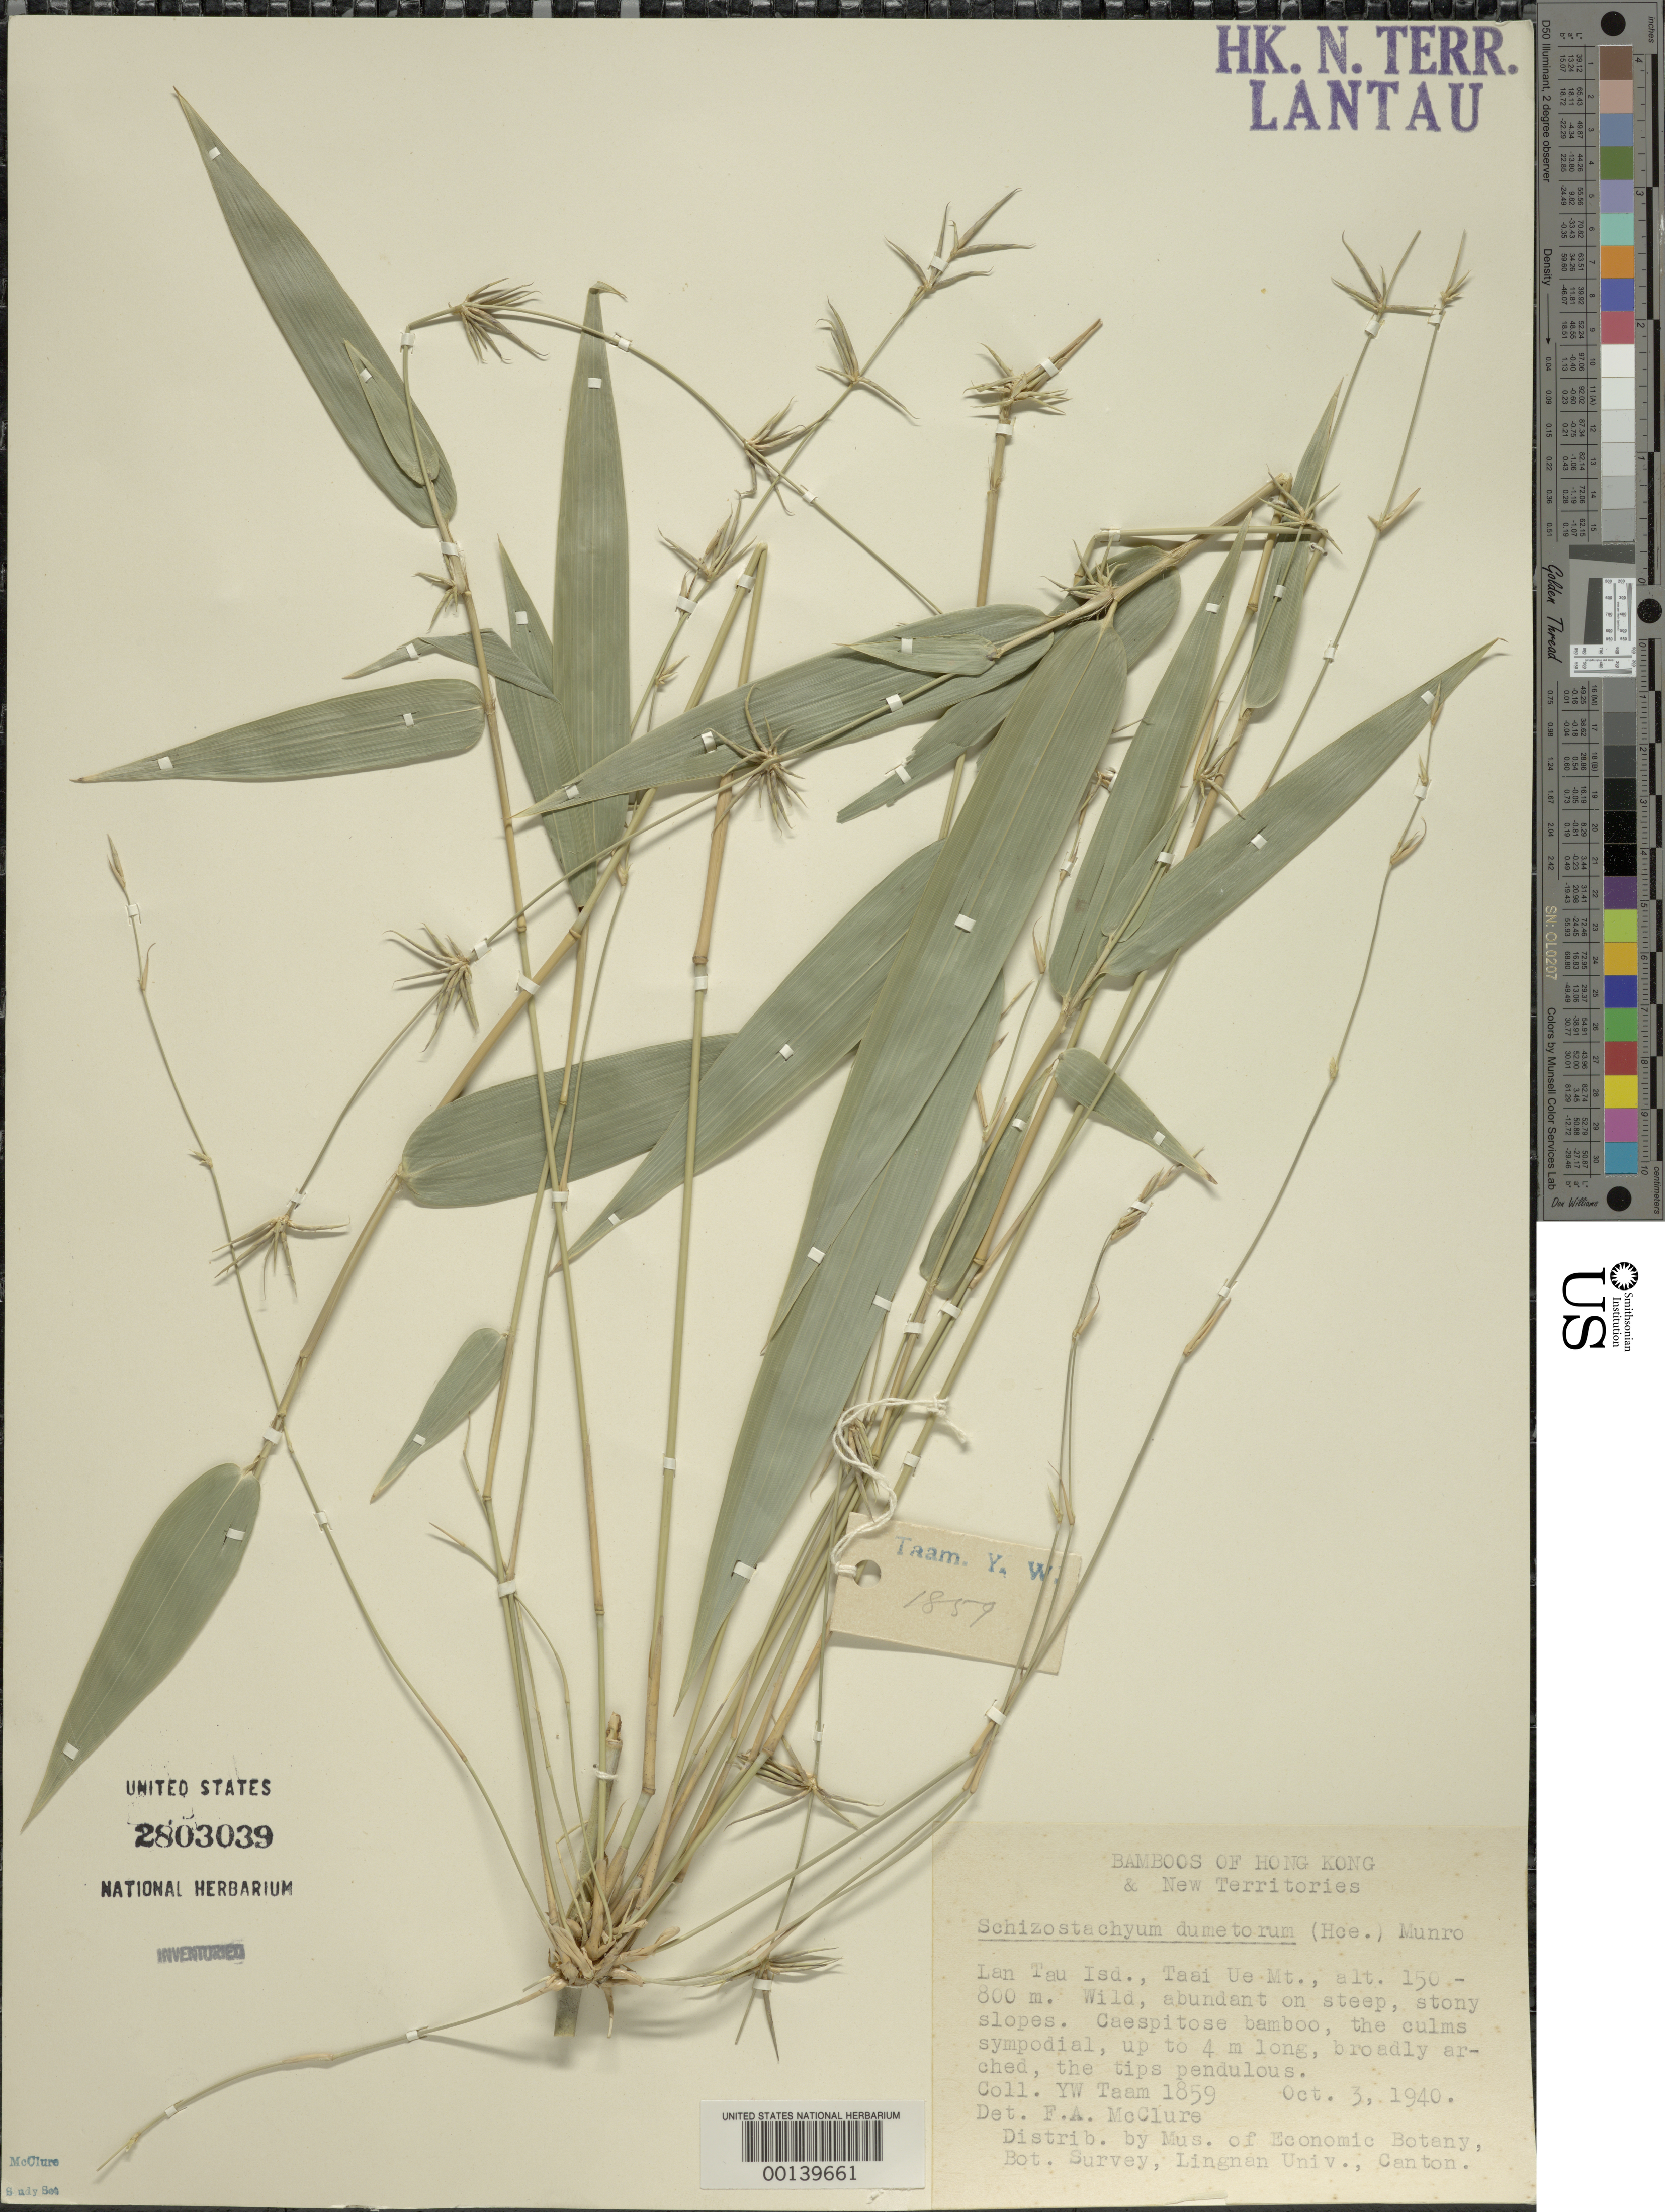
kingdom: Plantae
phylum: Tracheophyta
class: Liliopsida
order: Poales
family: Poaceae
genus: Schizostachyum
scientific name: Schizostachyum dumetorum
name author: (Hance) Munro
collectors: Y. W. Taam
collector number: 1859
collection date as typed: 03 Oct 1940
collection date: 1940-10-03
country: China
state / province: Hong Kong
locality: Lan tau isl., taai ue mt.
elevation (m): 150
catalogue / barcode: US 2803039